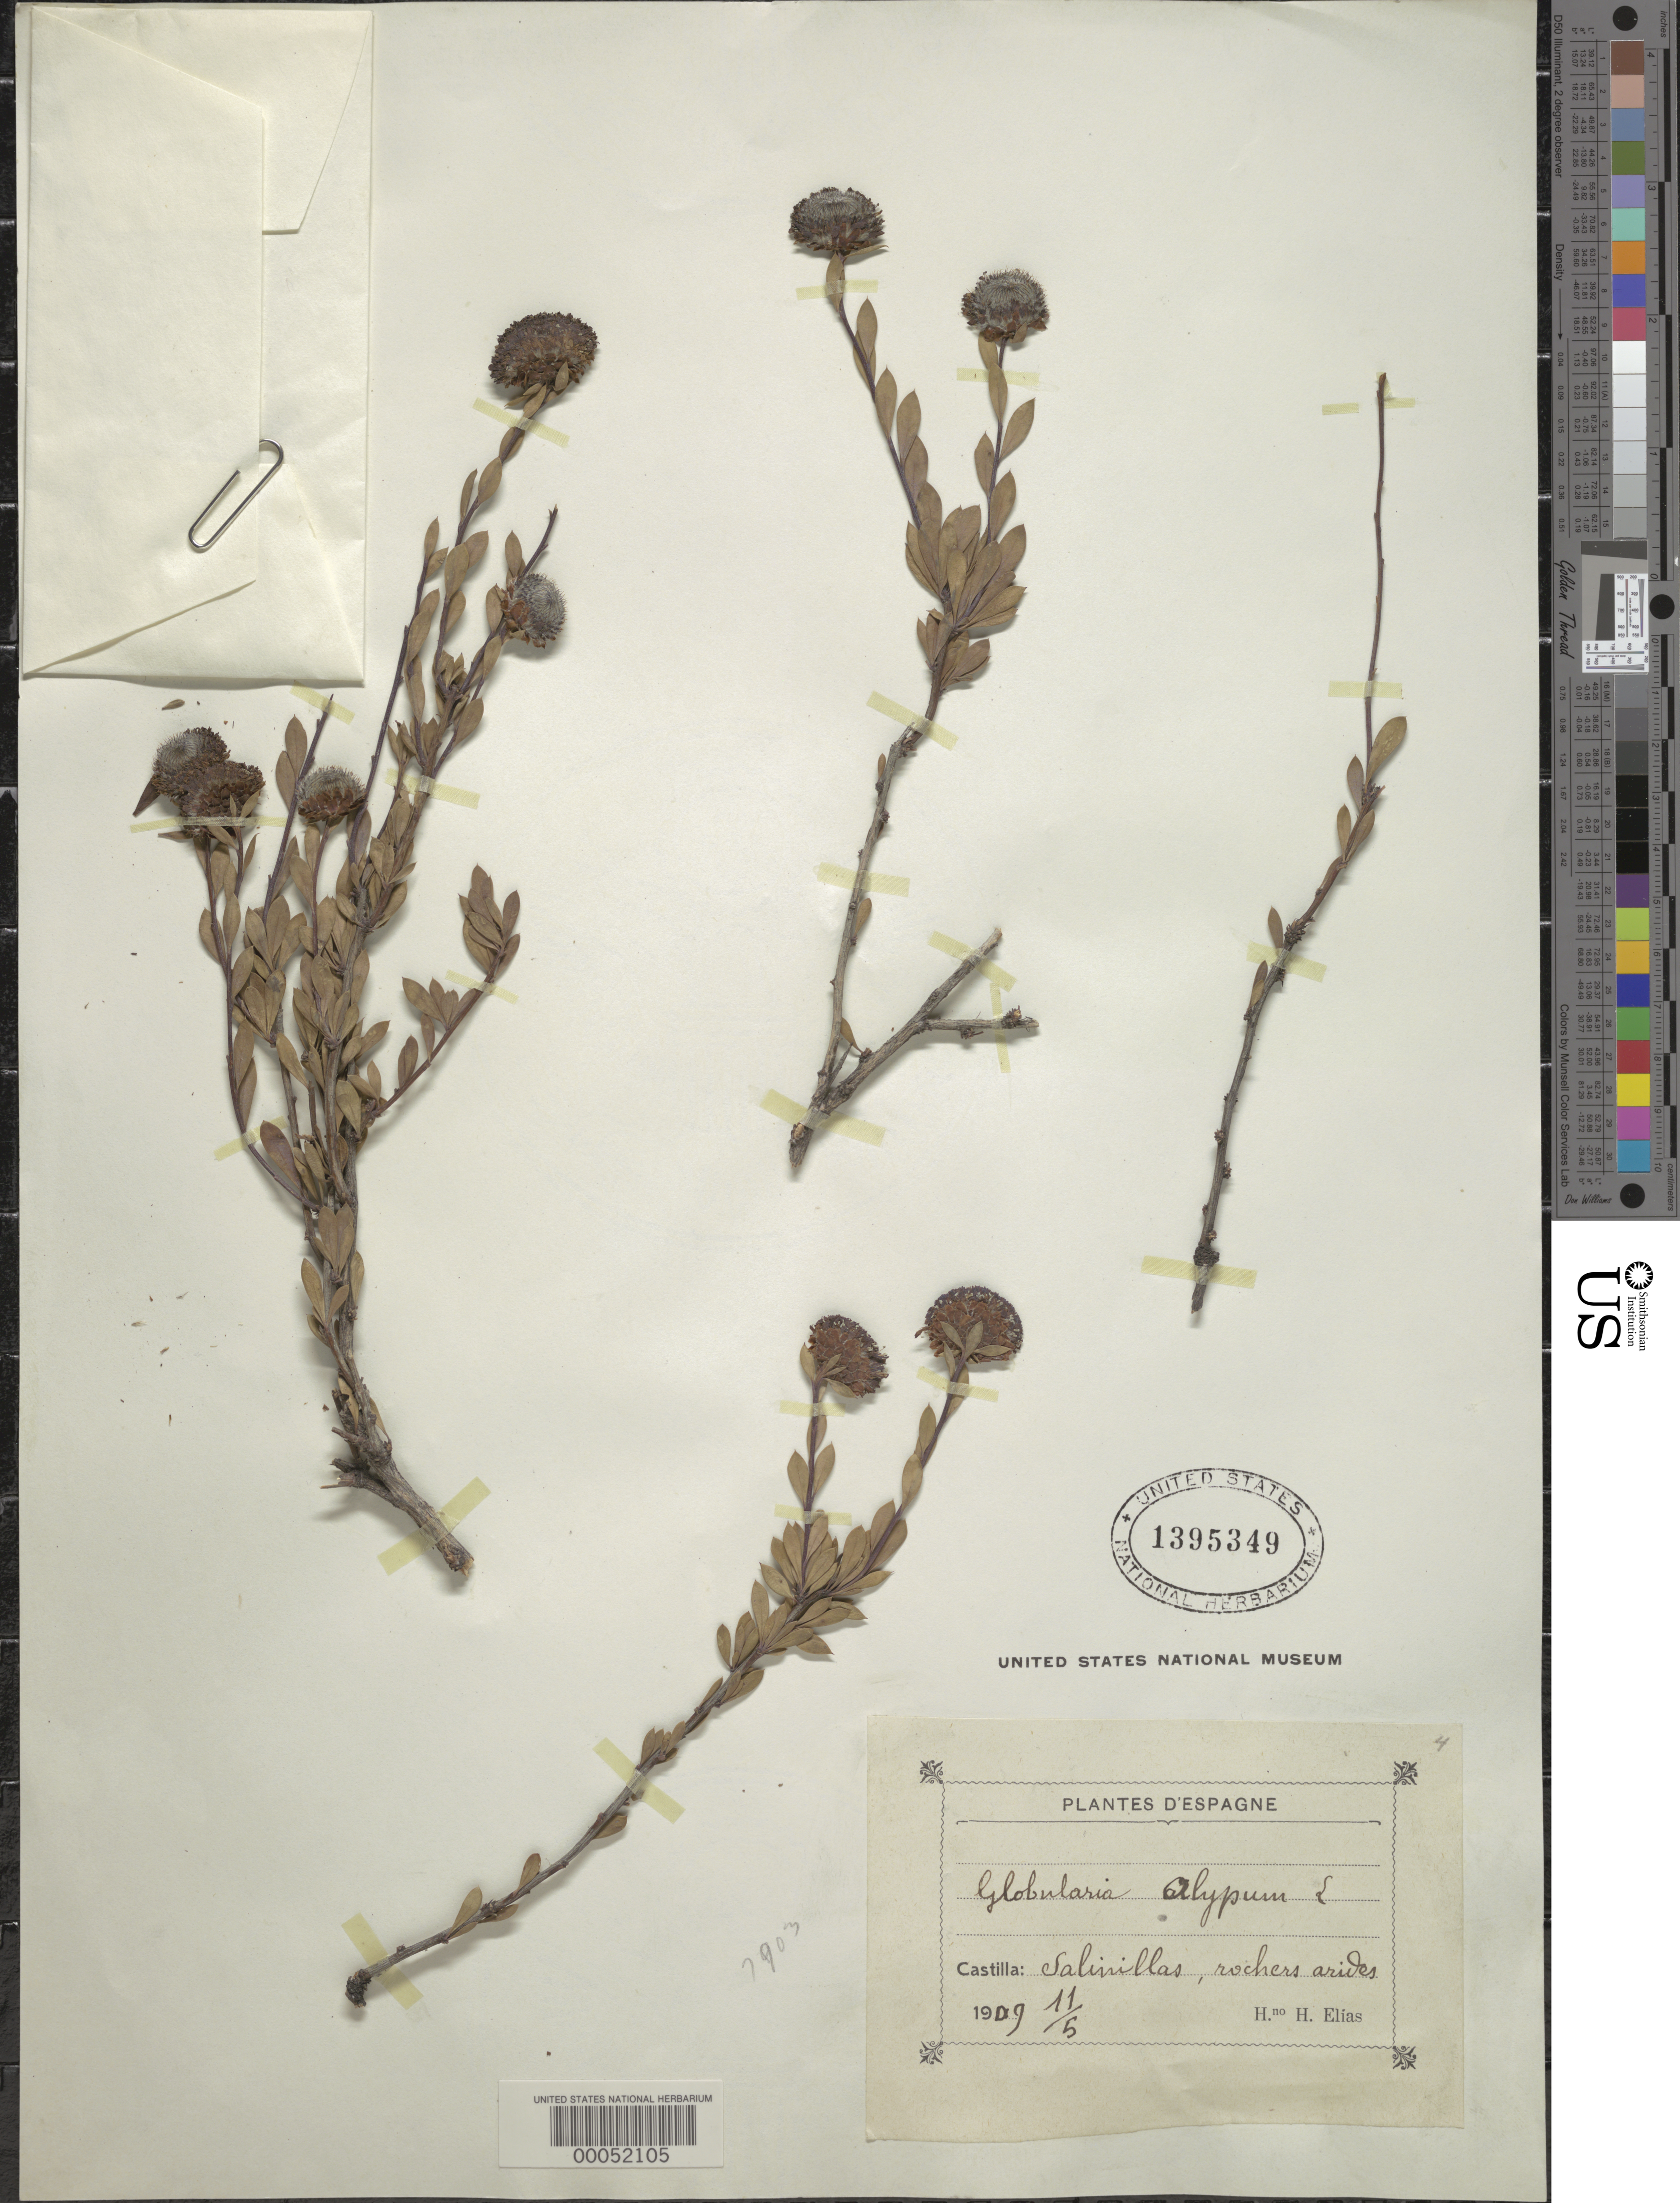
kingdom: Plantae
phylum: Tracheophyta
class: Magnoliopsida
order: Lamiales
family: Plantaginaceae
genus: Globularia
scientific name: Globularia alypum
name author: L.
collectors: H. Elias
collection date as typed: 11 May 1909 or 05 Nov 1909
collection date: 1909-05-11 or 1909-11-05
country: Spain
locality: Castilla: Salinillas, rochers arides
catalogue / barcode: US 1395349-2